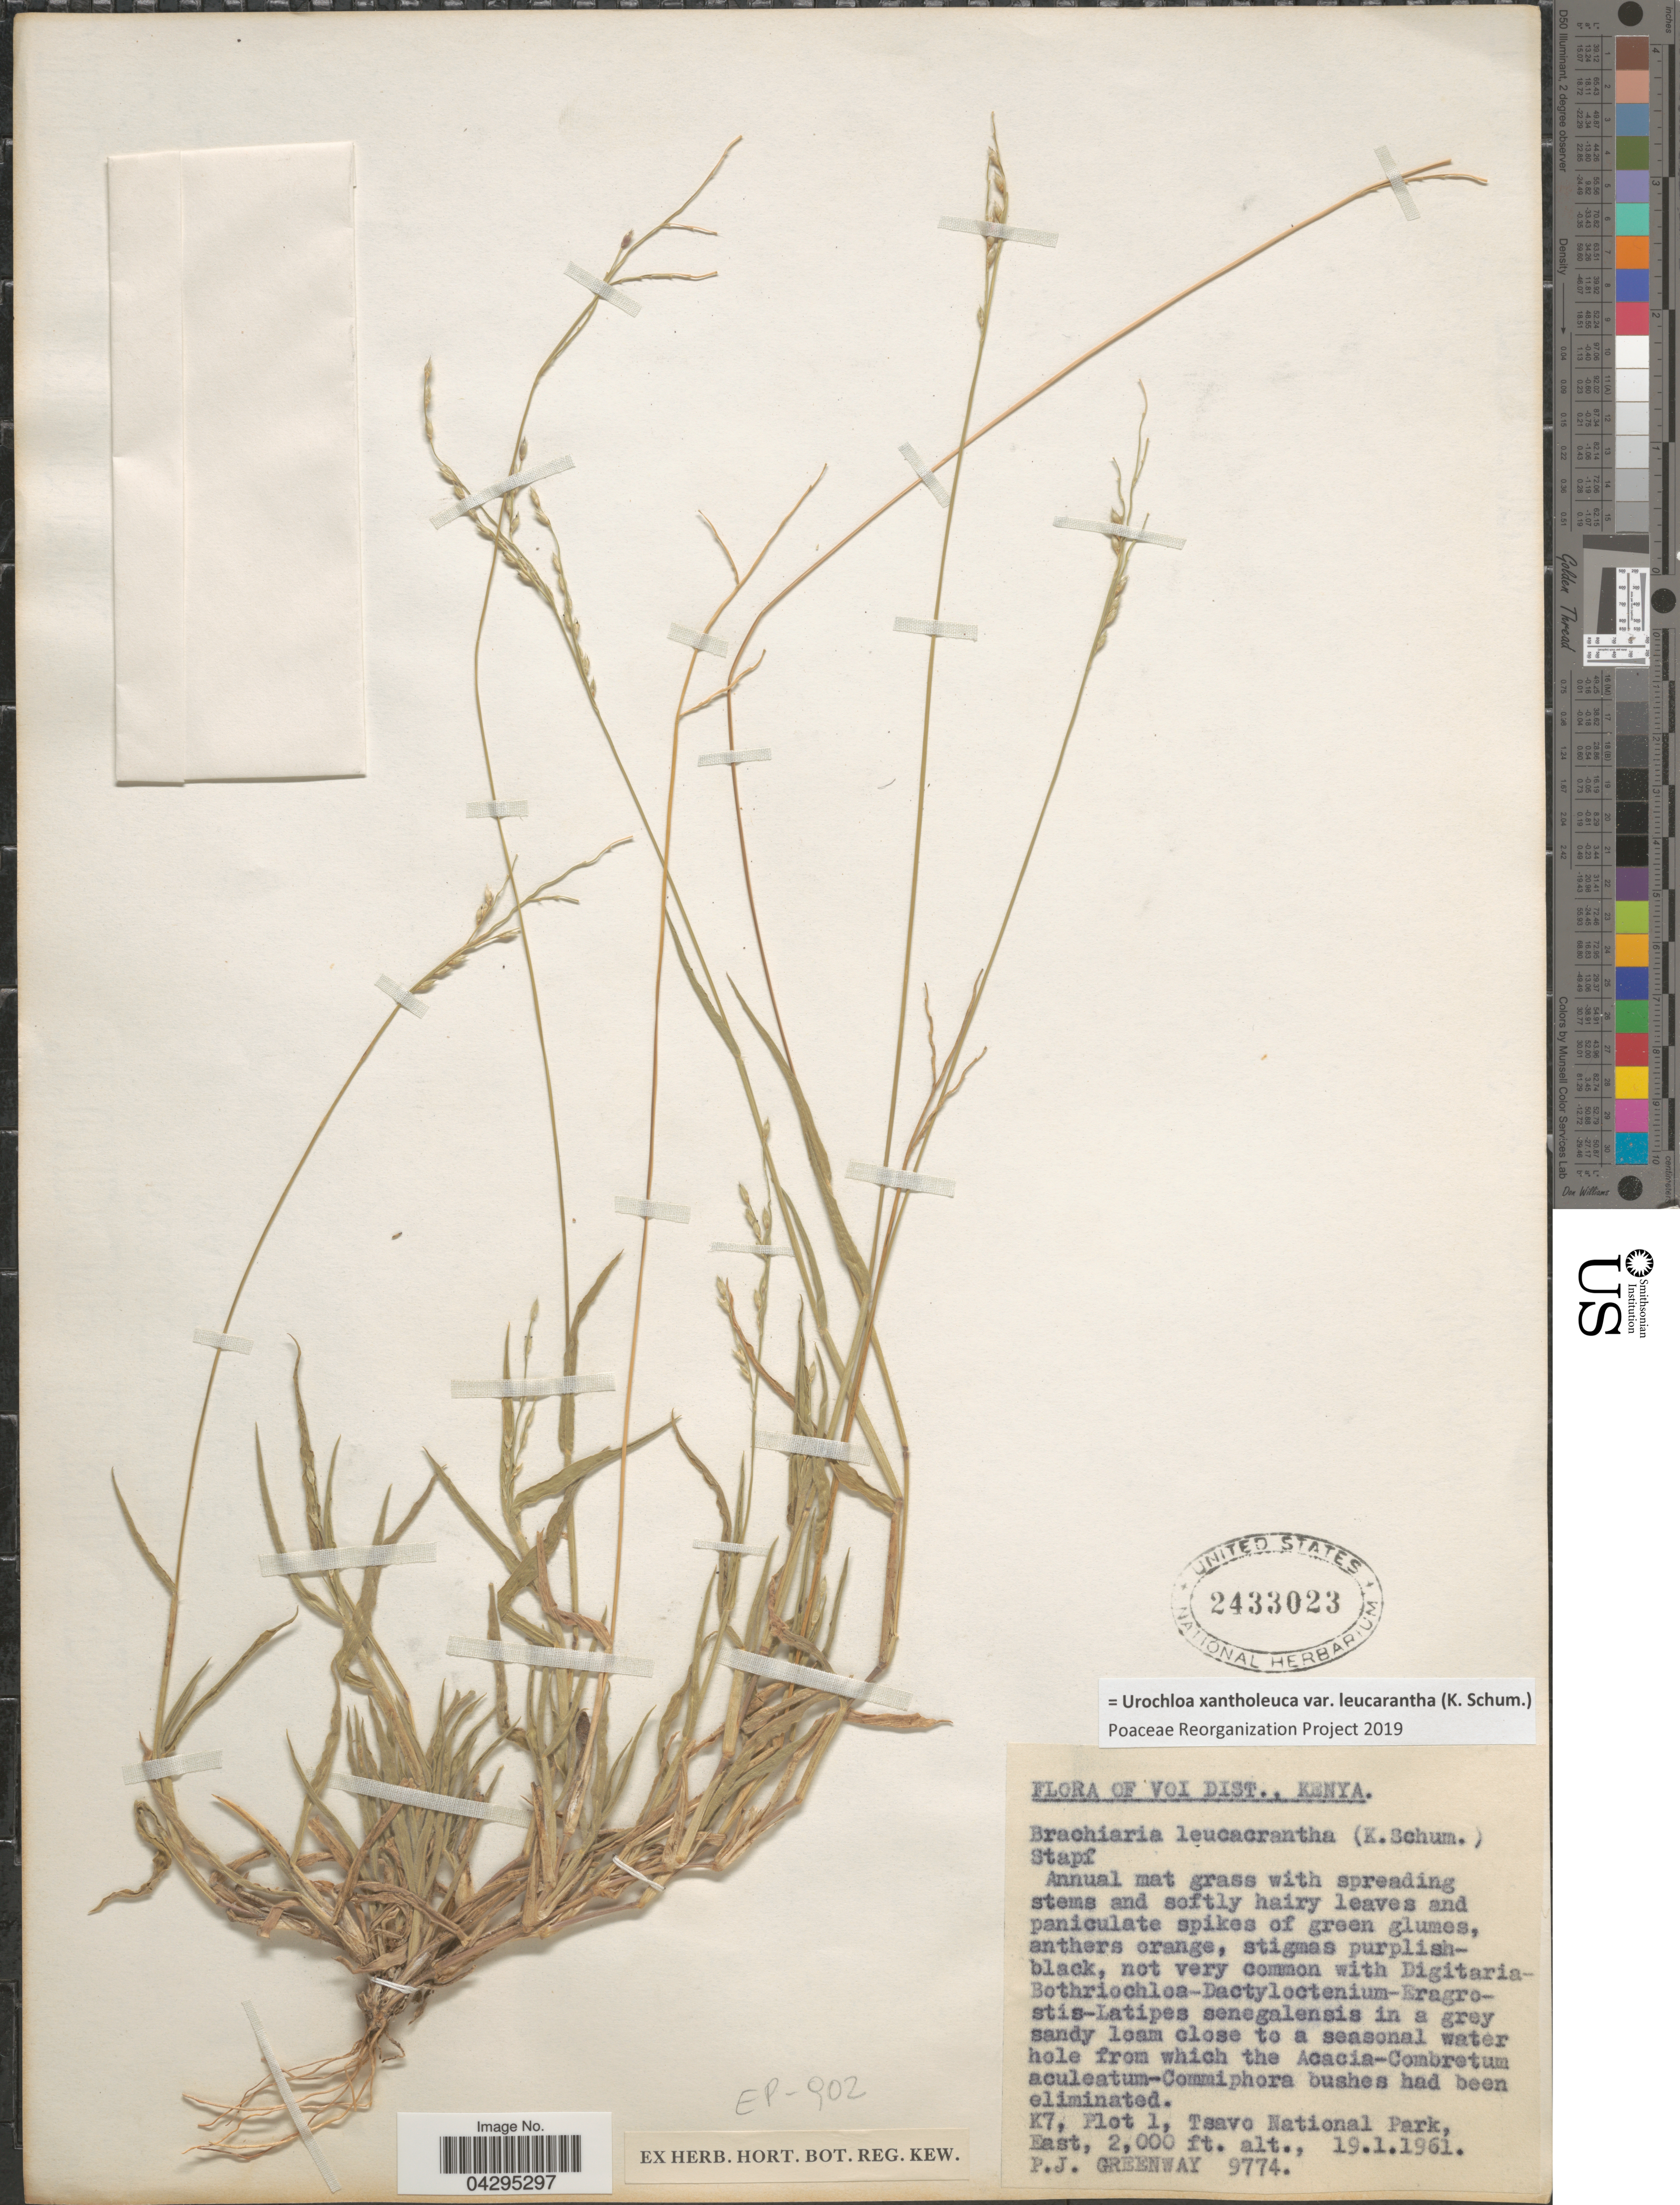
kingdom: Plantae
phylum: Tracheophyta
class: Liliopsida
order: Poales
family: Poaceae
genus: Urochloa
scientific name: Urochloa xantholeuca var. leucarantha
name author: (K. Schum.)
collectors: P. J. Greenway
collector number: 9774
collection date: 1961-11-19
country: Kenya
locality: Voi Dist. K7, Plot 1, Tsavo National Park, East.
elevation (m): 610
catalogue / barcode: US 2433023